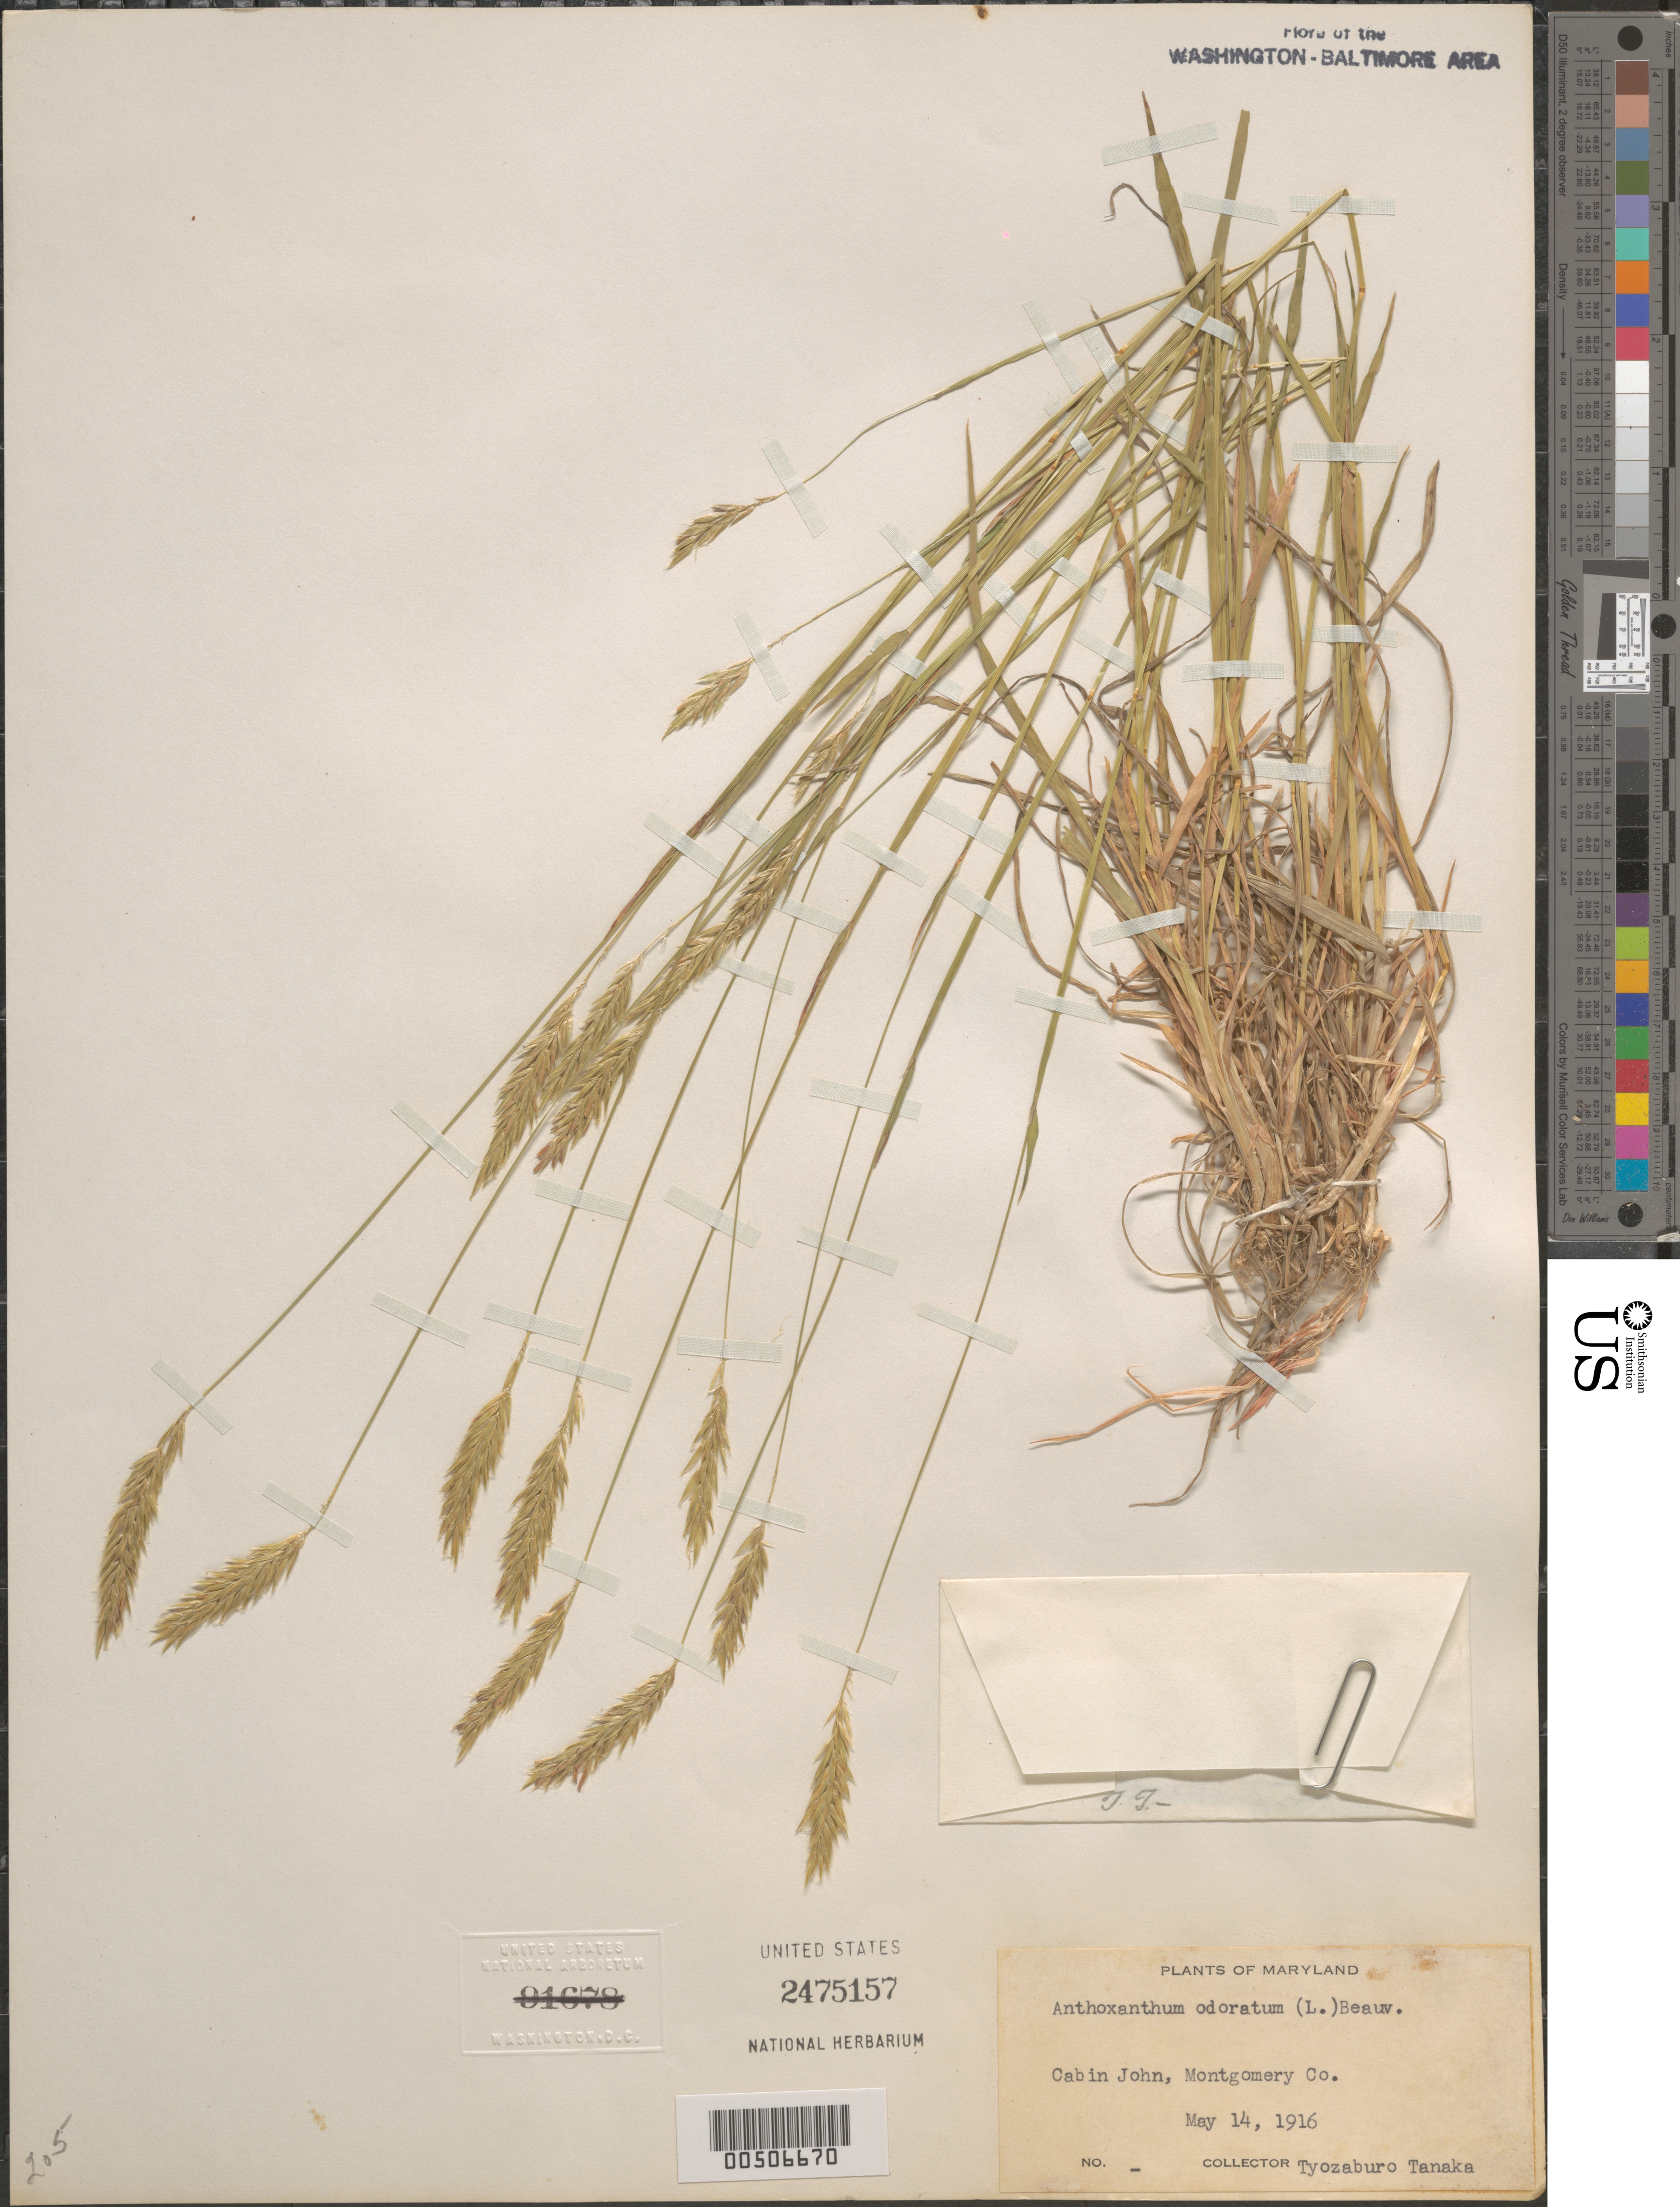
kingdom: Plantae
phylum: Tracheophyta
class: Liliopsida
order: Poales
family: Poaceae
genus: Anthoxanthum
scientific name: Anthoxanthum odoratum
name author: L.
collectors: T. Tanaka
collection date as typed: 14 May 1916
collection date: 1916-05-14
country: United States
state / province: Maryland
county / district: Montgomery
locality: Cabin John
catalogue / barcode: US 2475157